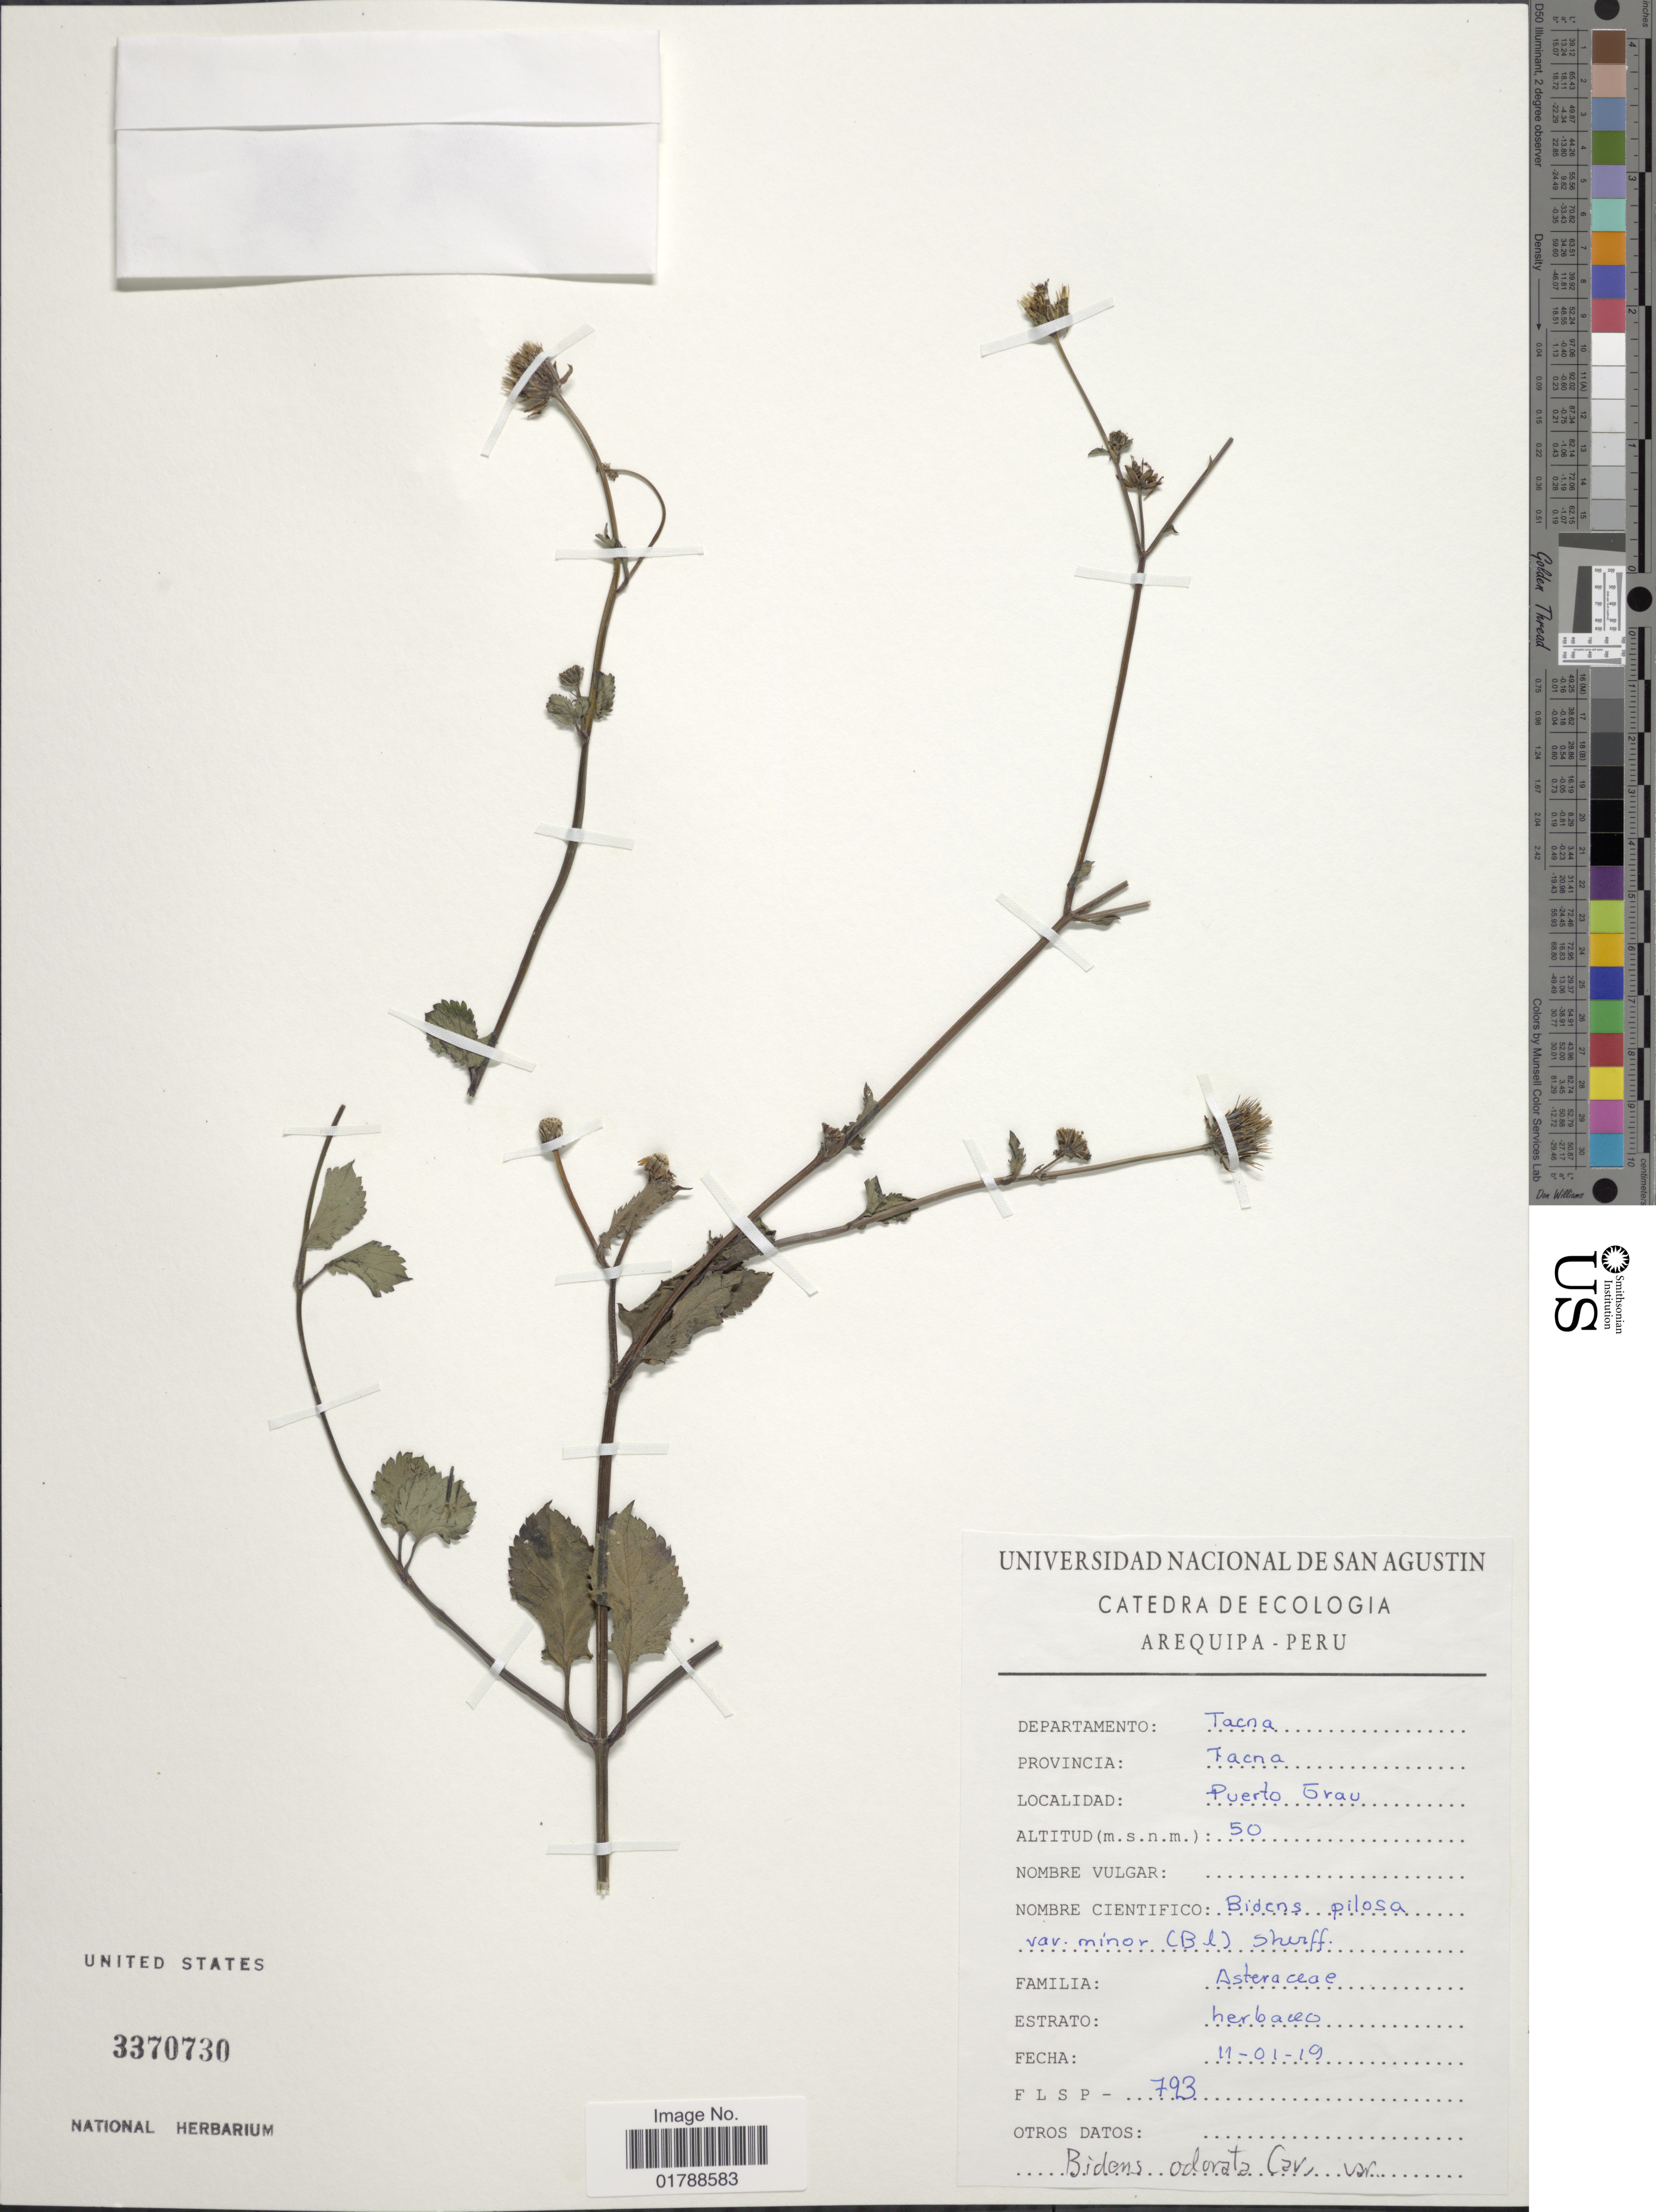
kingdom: Plantae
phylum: Tracheophyta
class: Magnoliopsida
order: Asterales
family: Asteraceae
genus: Bidens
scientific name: Bidens odorata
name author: Cav.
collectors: Univ. Nac. De San Agustin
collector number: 793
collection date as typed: Transcribed d/m/y: 11/1/19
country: Peru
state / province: Tacna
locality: Puerto Grau, Provincia Tacna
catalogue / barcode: US 3370730